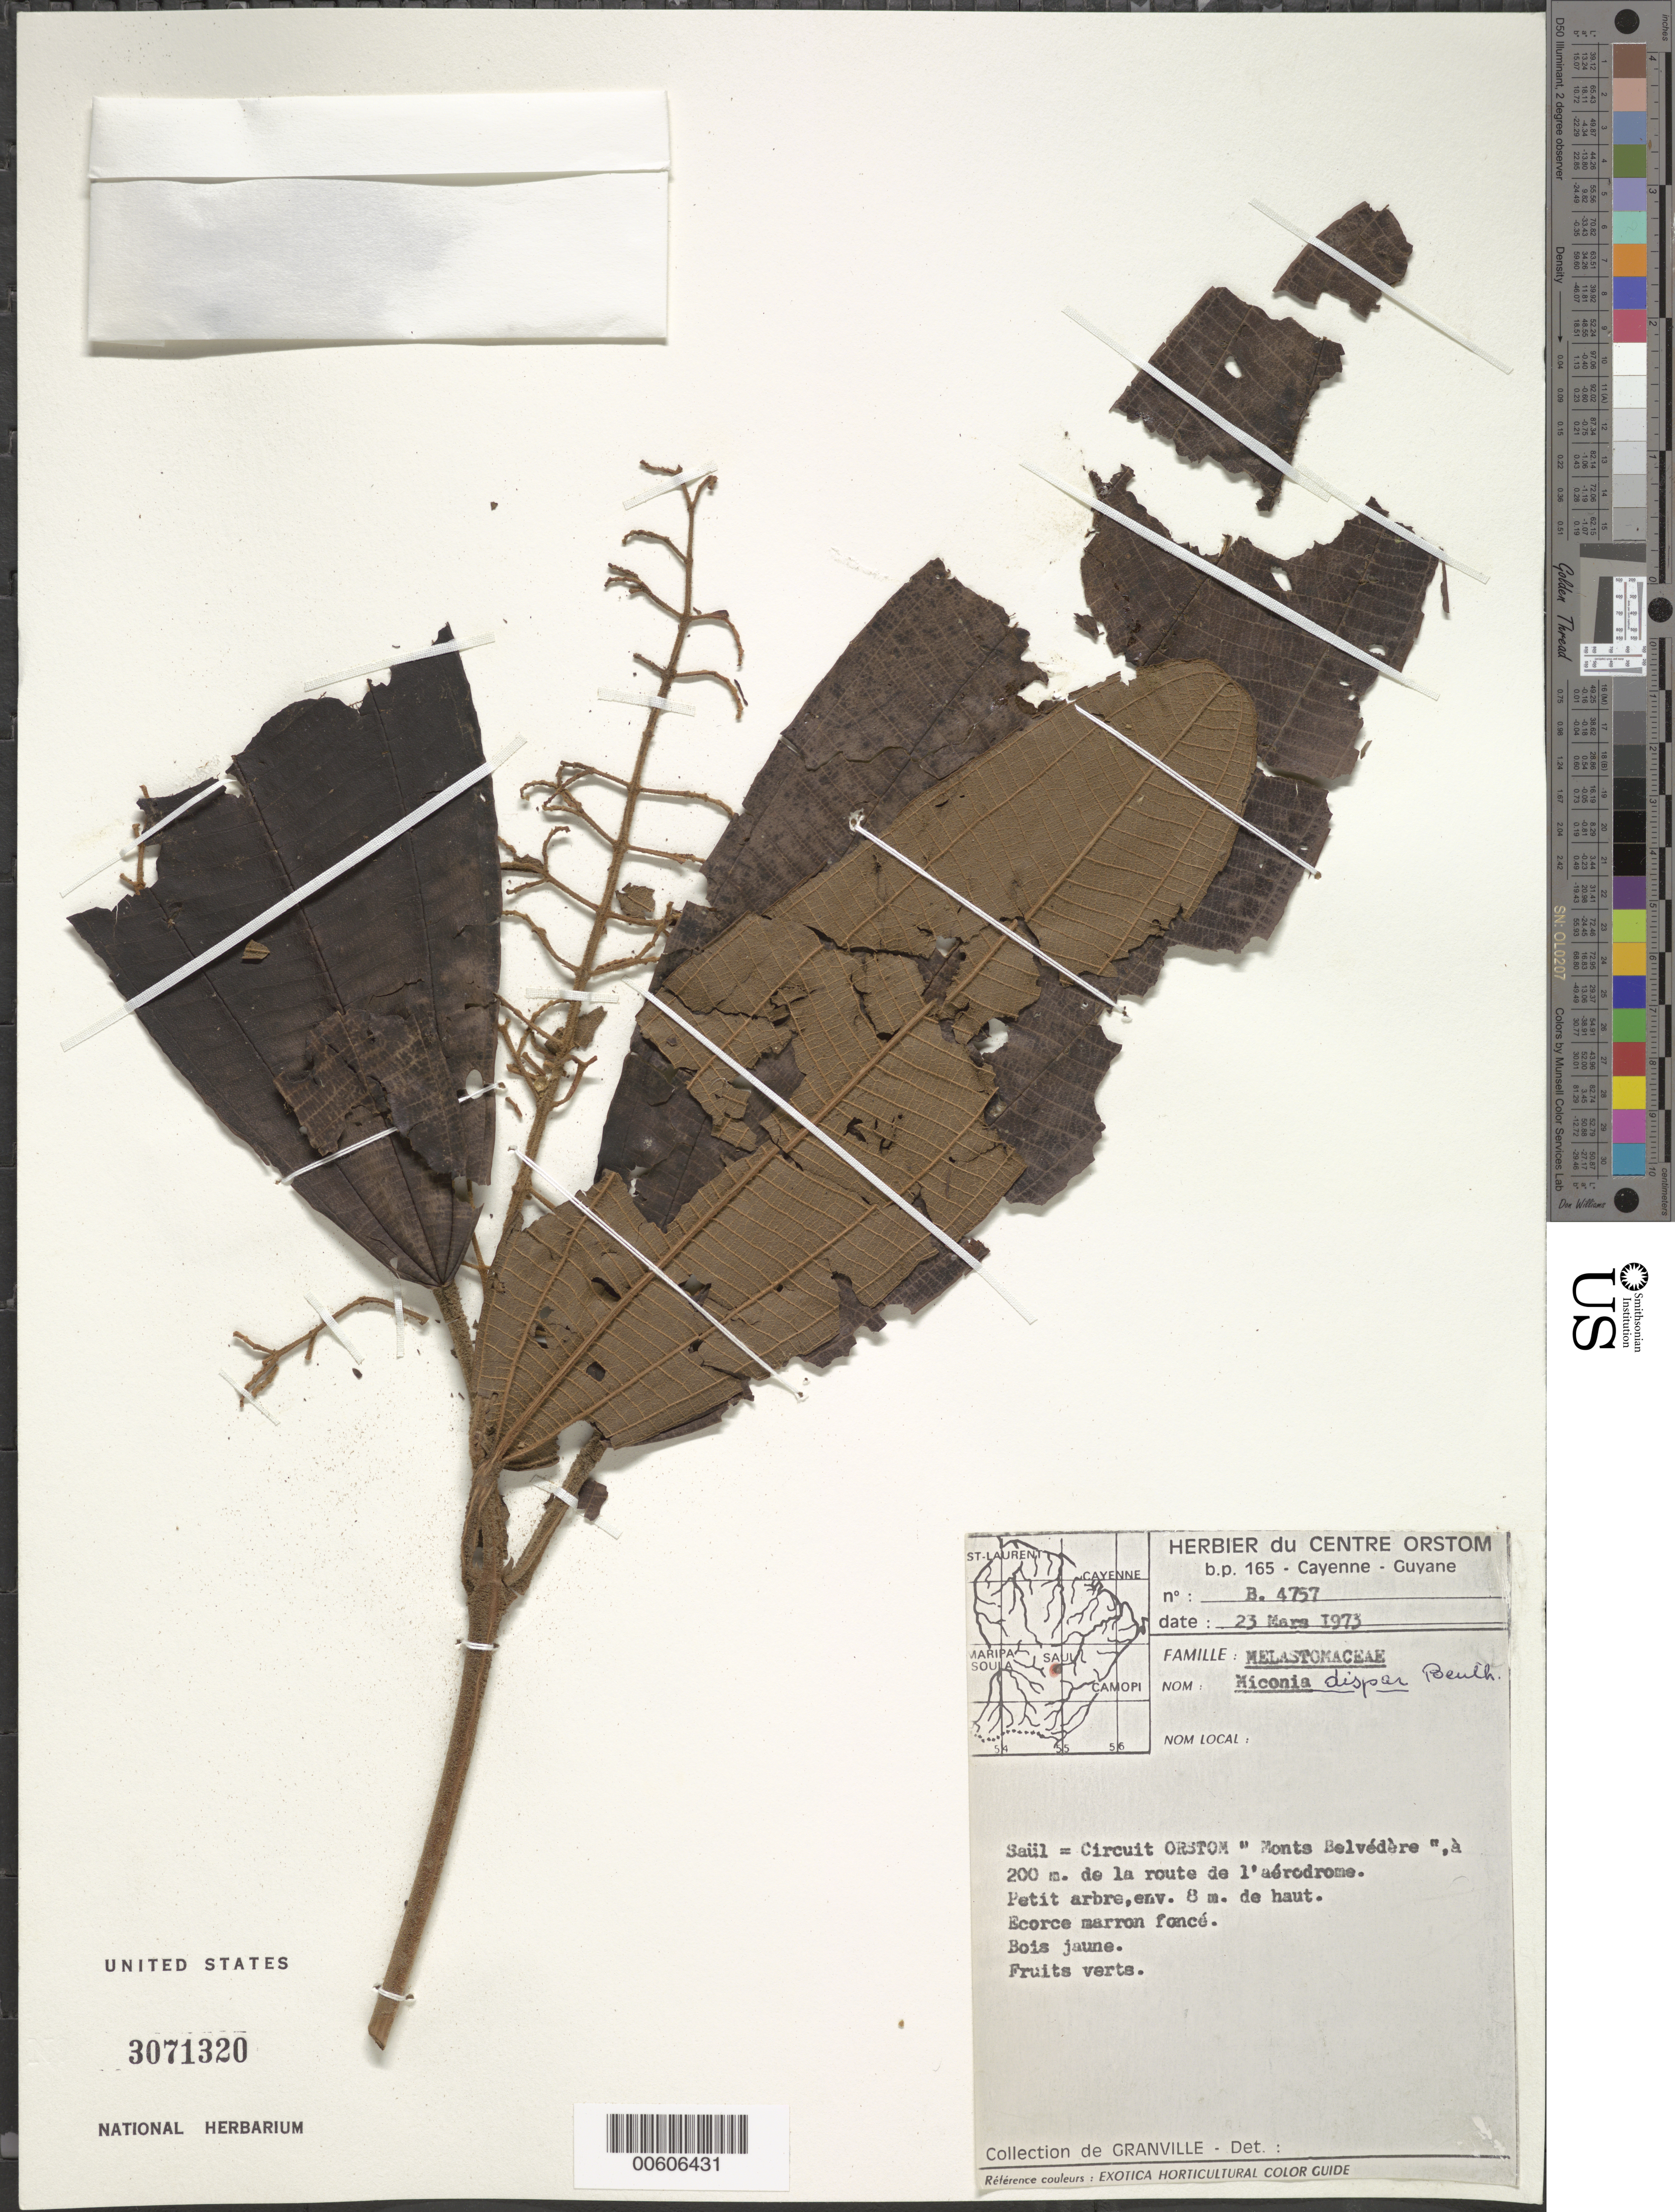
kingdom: Plantae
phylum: Tracheophyta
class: Magnoliopsida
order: Myrtales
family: Melastomataceae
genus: Miconia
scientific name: Miconia dispar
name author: Benth.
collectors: J.-J. de Granville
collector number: B 4757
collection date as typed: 23-Mar-73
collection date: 1973-03-23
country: French Guiana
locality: Saül, ORSTOM "Monts Belvédère", a 200m de la route de l'aerodrome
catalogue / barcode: US 3071320